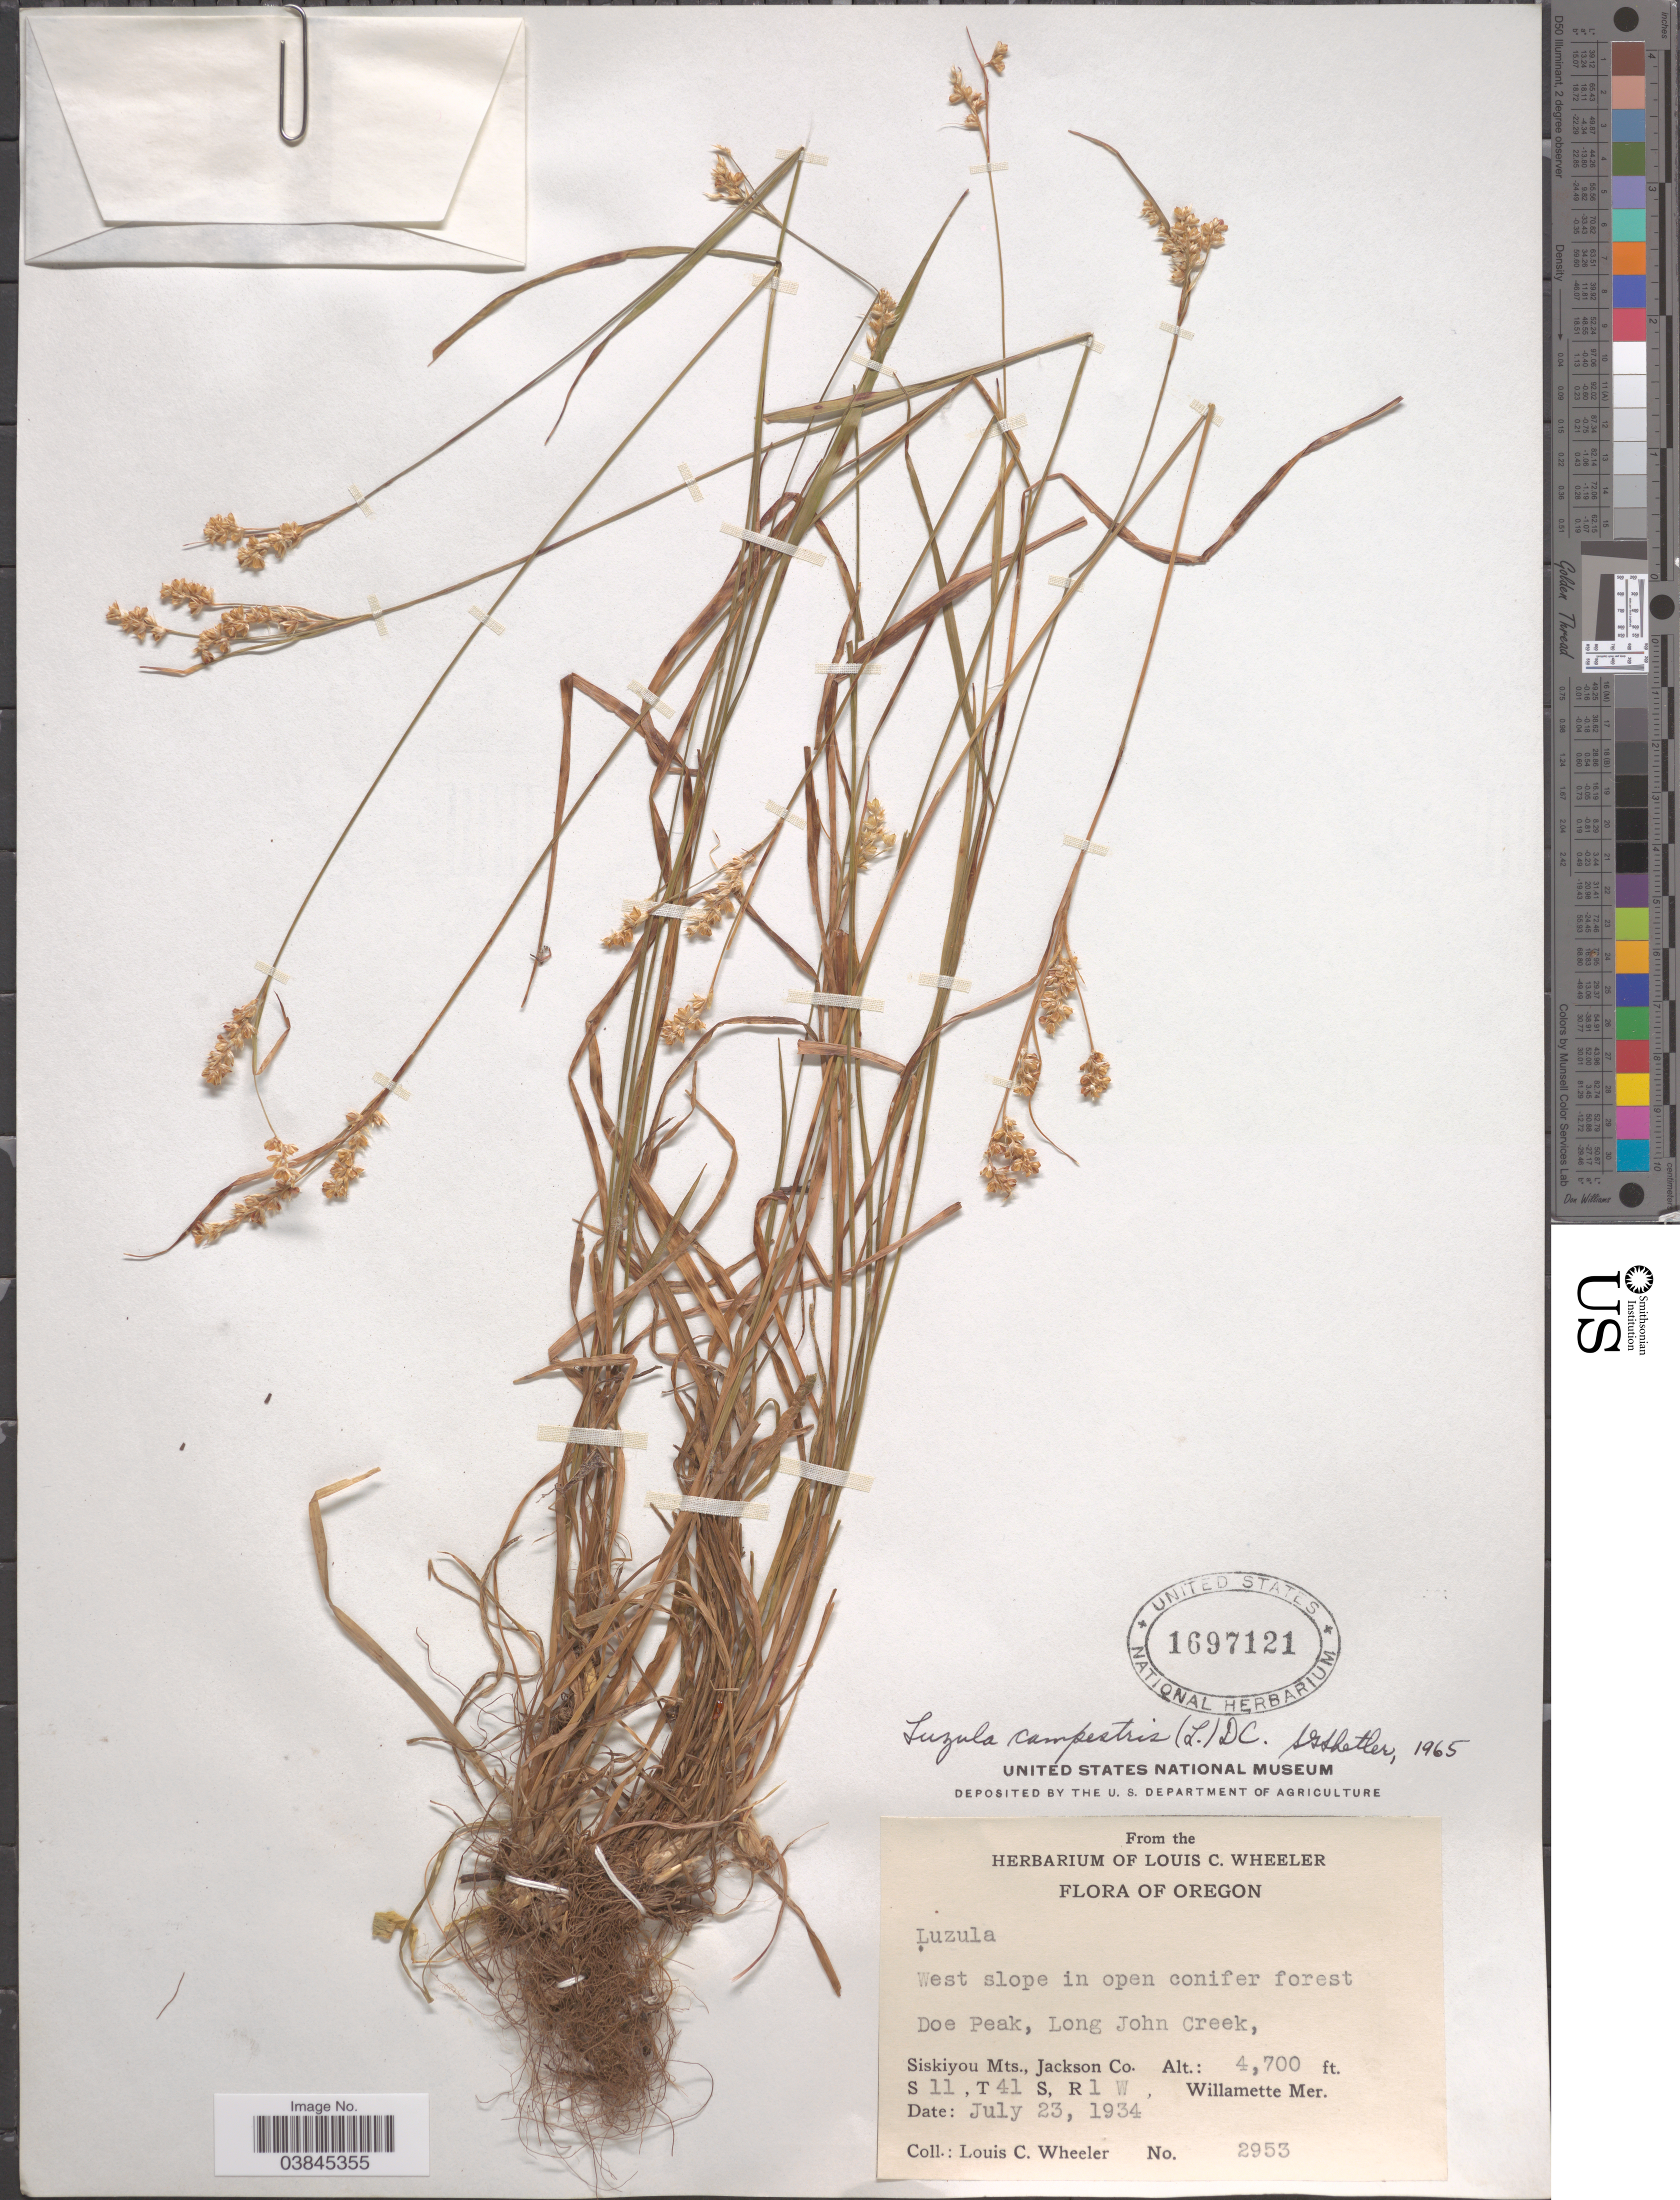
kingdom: Plantae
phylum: Tracheophyta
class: Liliopsida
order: Poales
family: Juncaceae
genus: Luzula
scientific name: Luzula campestris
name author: (L.) DC.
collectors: L. C. Wheeler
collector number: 2953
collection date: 1934-07-23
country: United States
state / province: Oregon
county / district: Jackson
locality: Doe Peak, Long John Creek, Siskiyou Mts., Jackson Co. S 11, T41 S, R 1 W, Willamette Mer.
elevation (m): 1433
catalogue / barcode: US 1697121